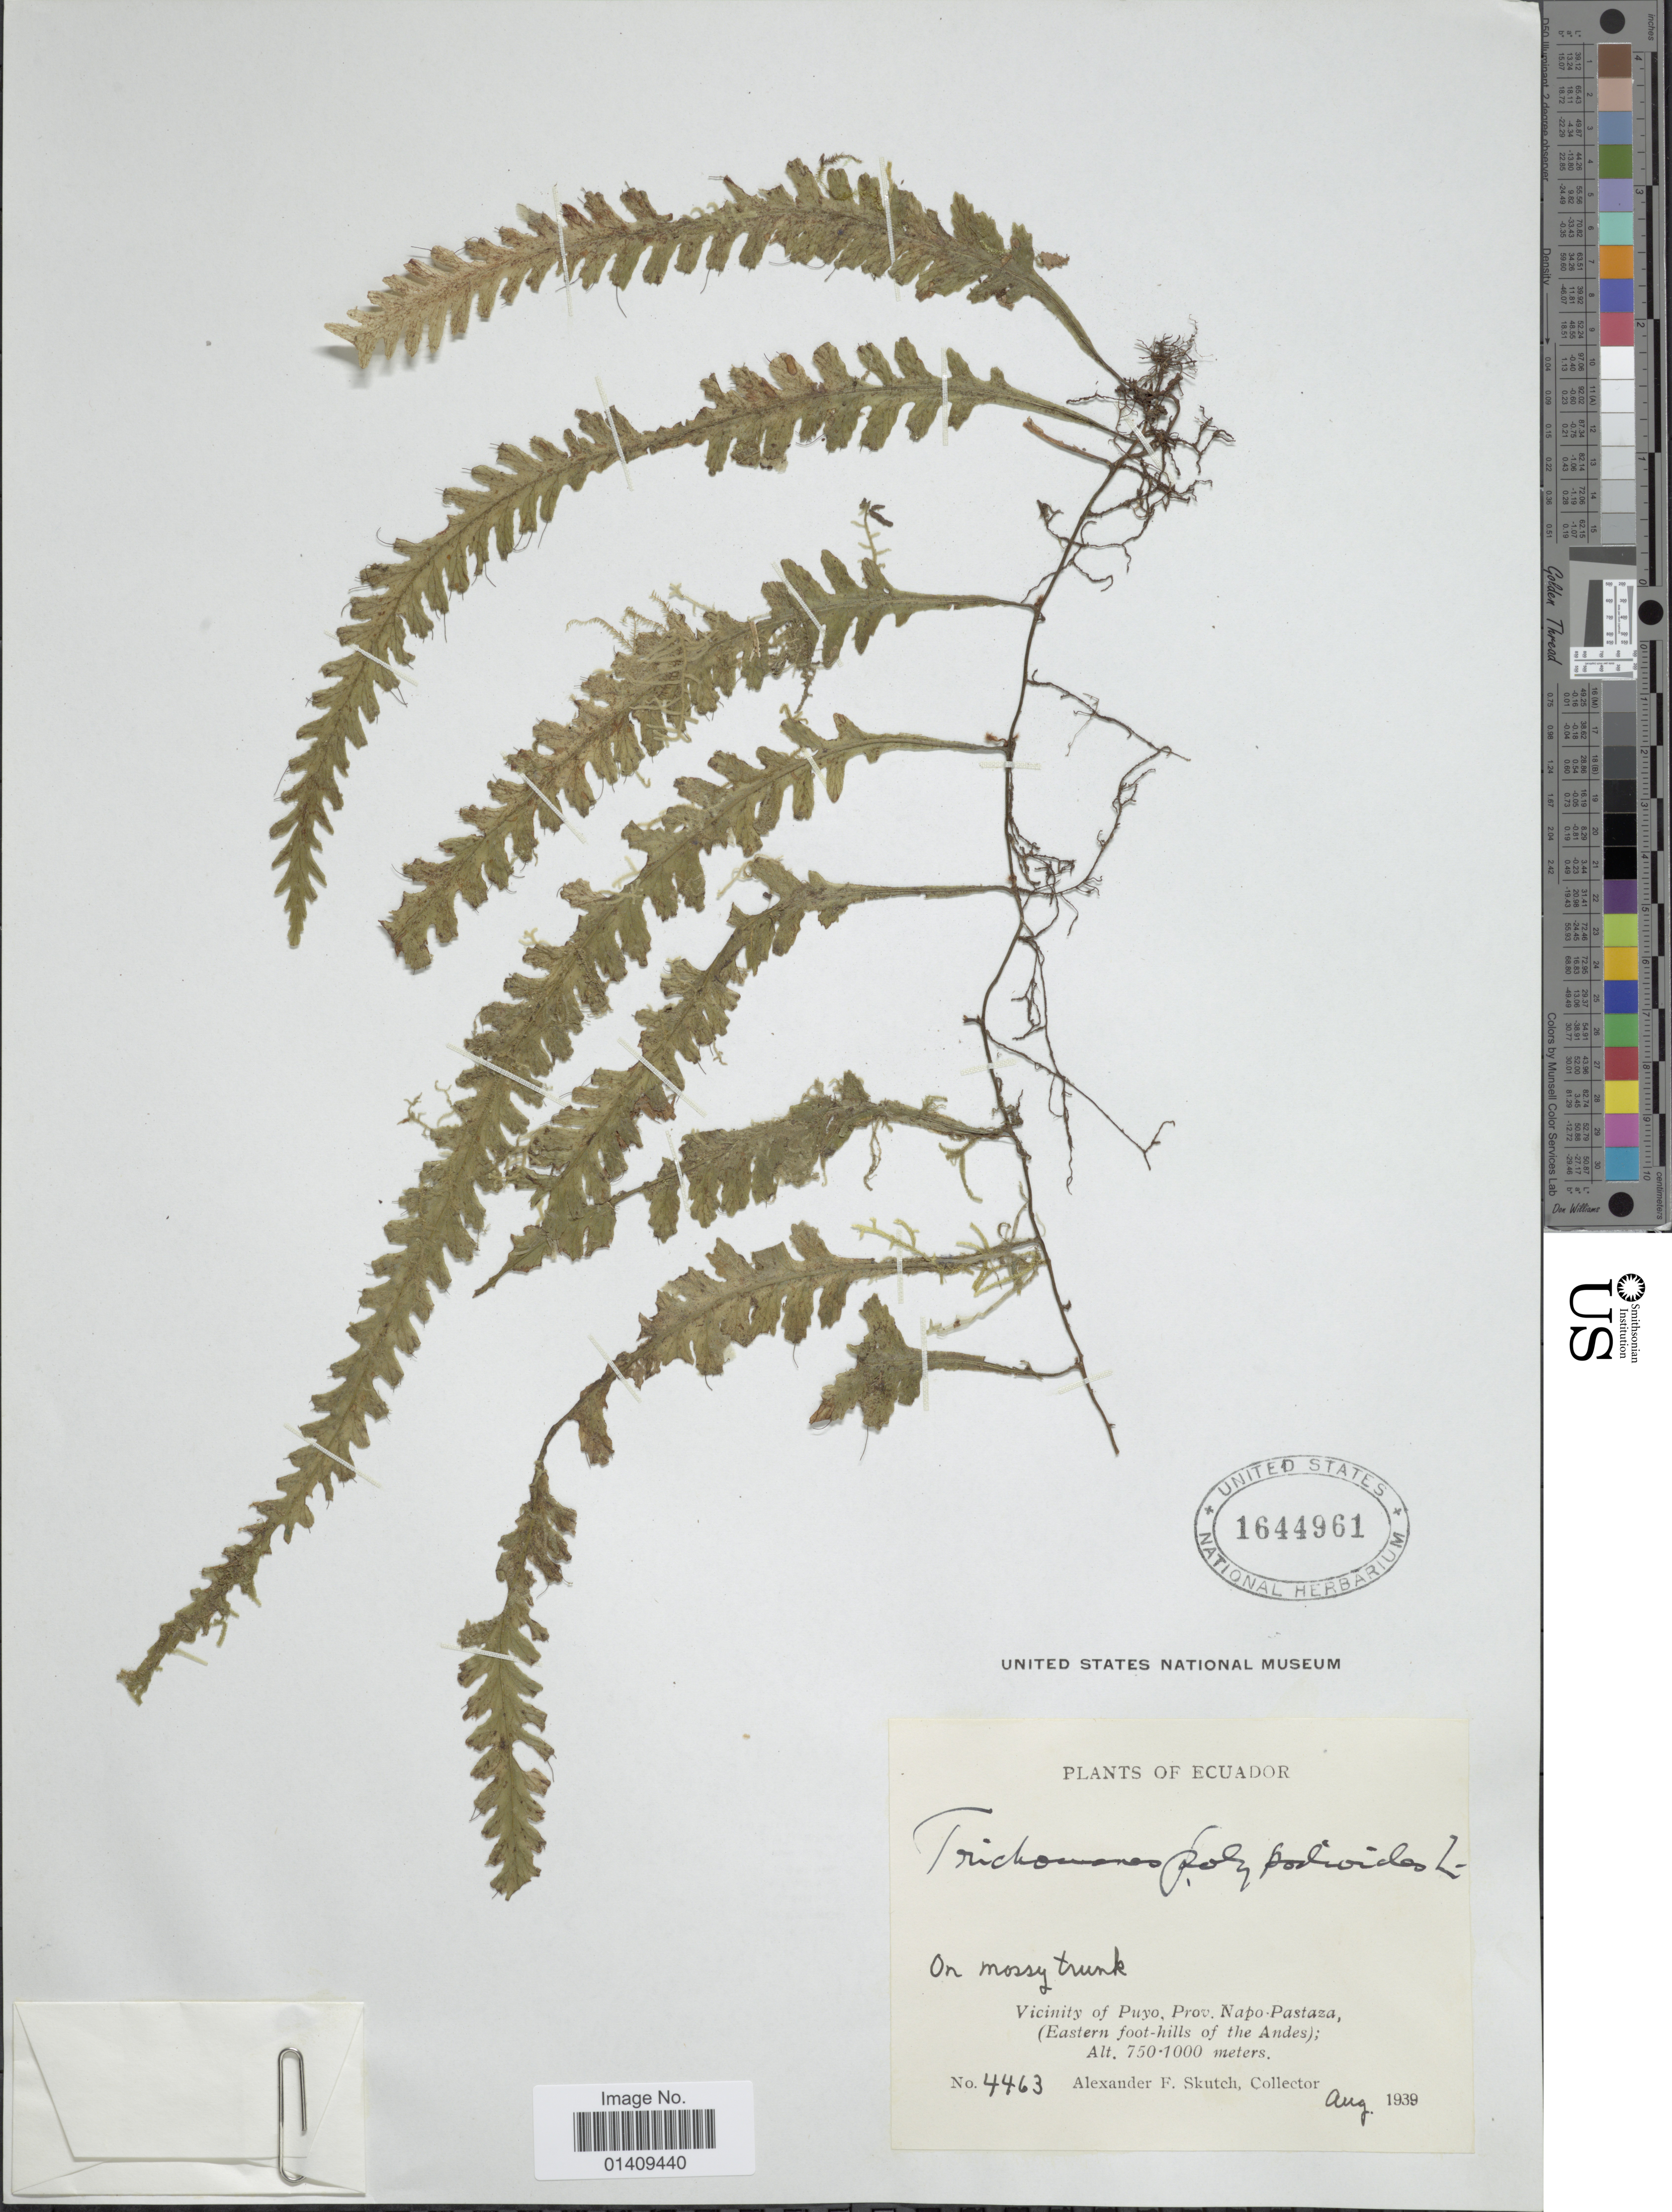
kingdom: Plantae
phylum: Tracheophyta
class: Polypodiopsida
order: Hymenophyllales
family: Hymenophyllaceae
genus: Trichomanes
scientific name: Trichomanes polypodioides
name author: L.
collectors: A. F. Skutch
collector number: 4463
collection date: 1939-08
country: Ecuador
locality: Vicinity of Puyo prov. Napo Pastaza (eastern foothills of the Andes)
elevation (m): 750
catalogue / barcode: US 1644961